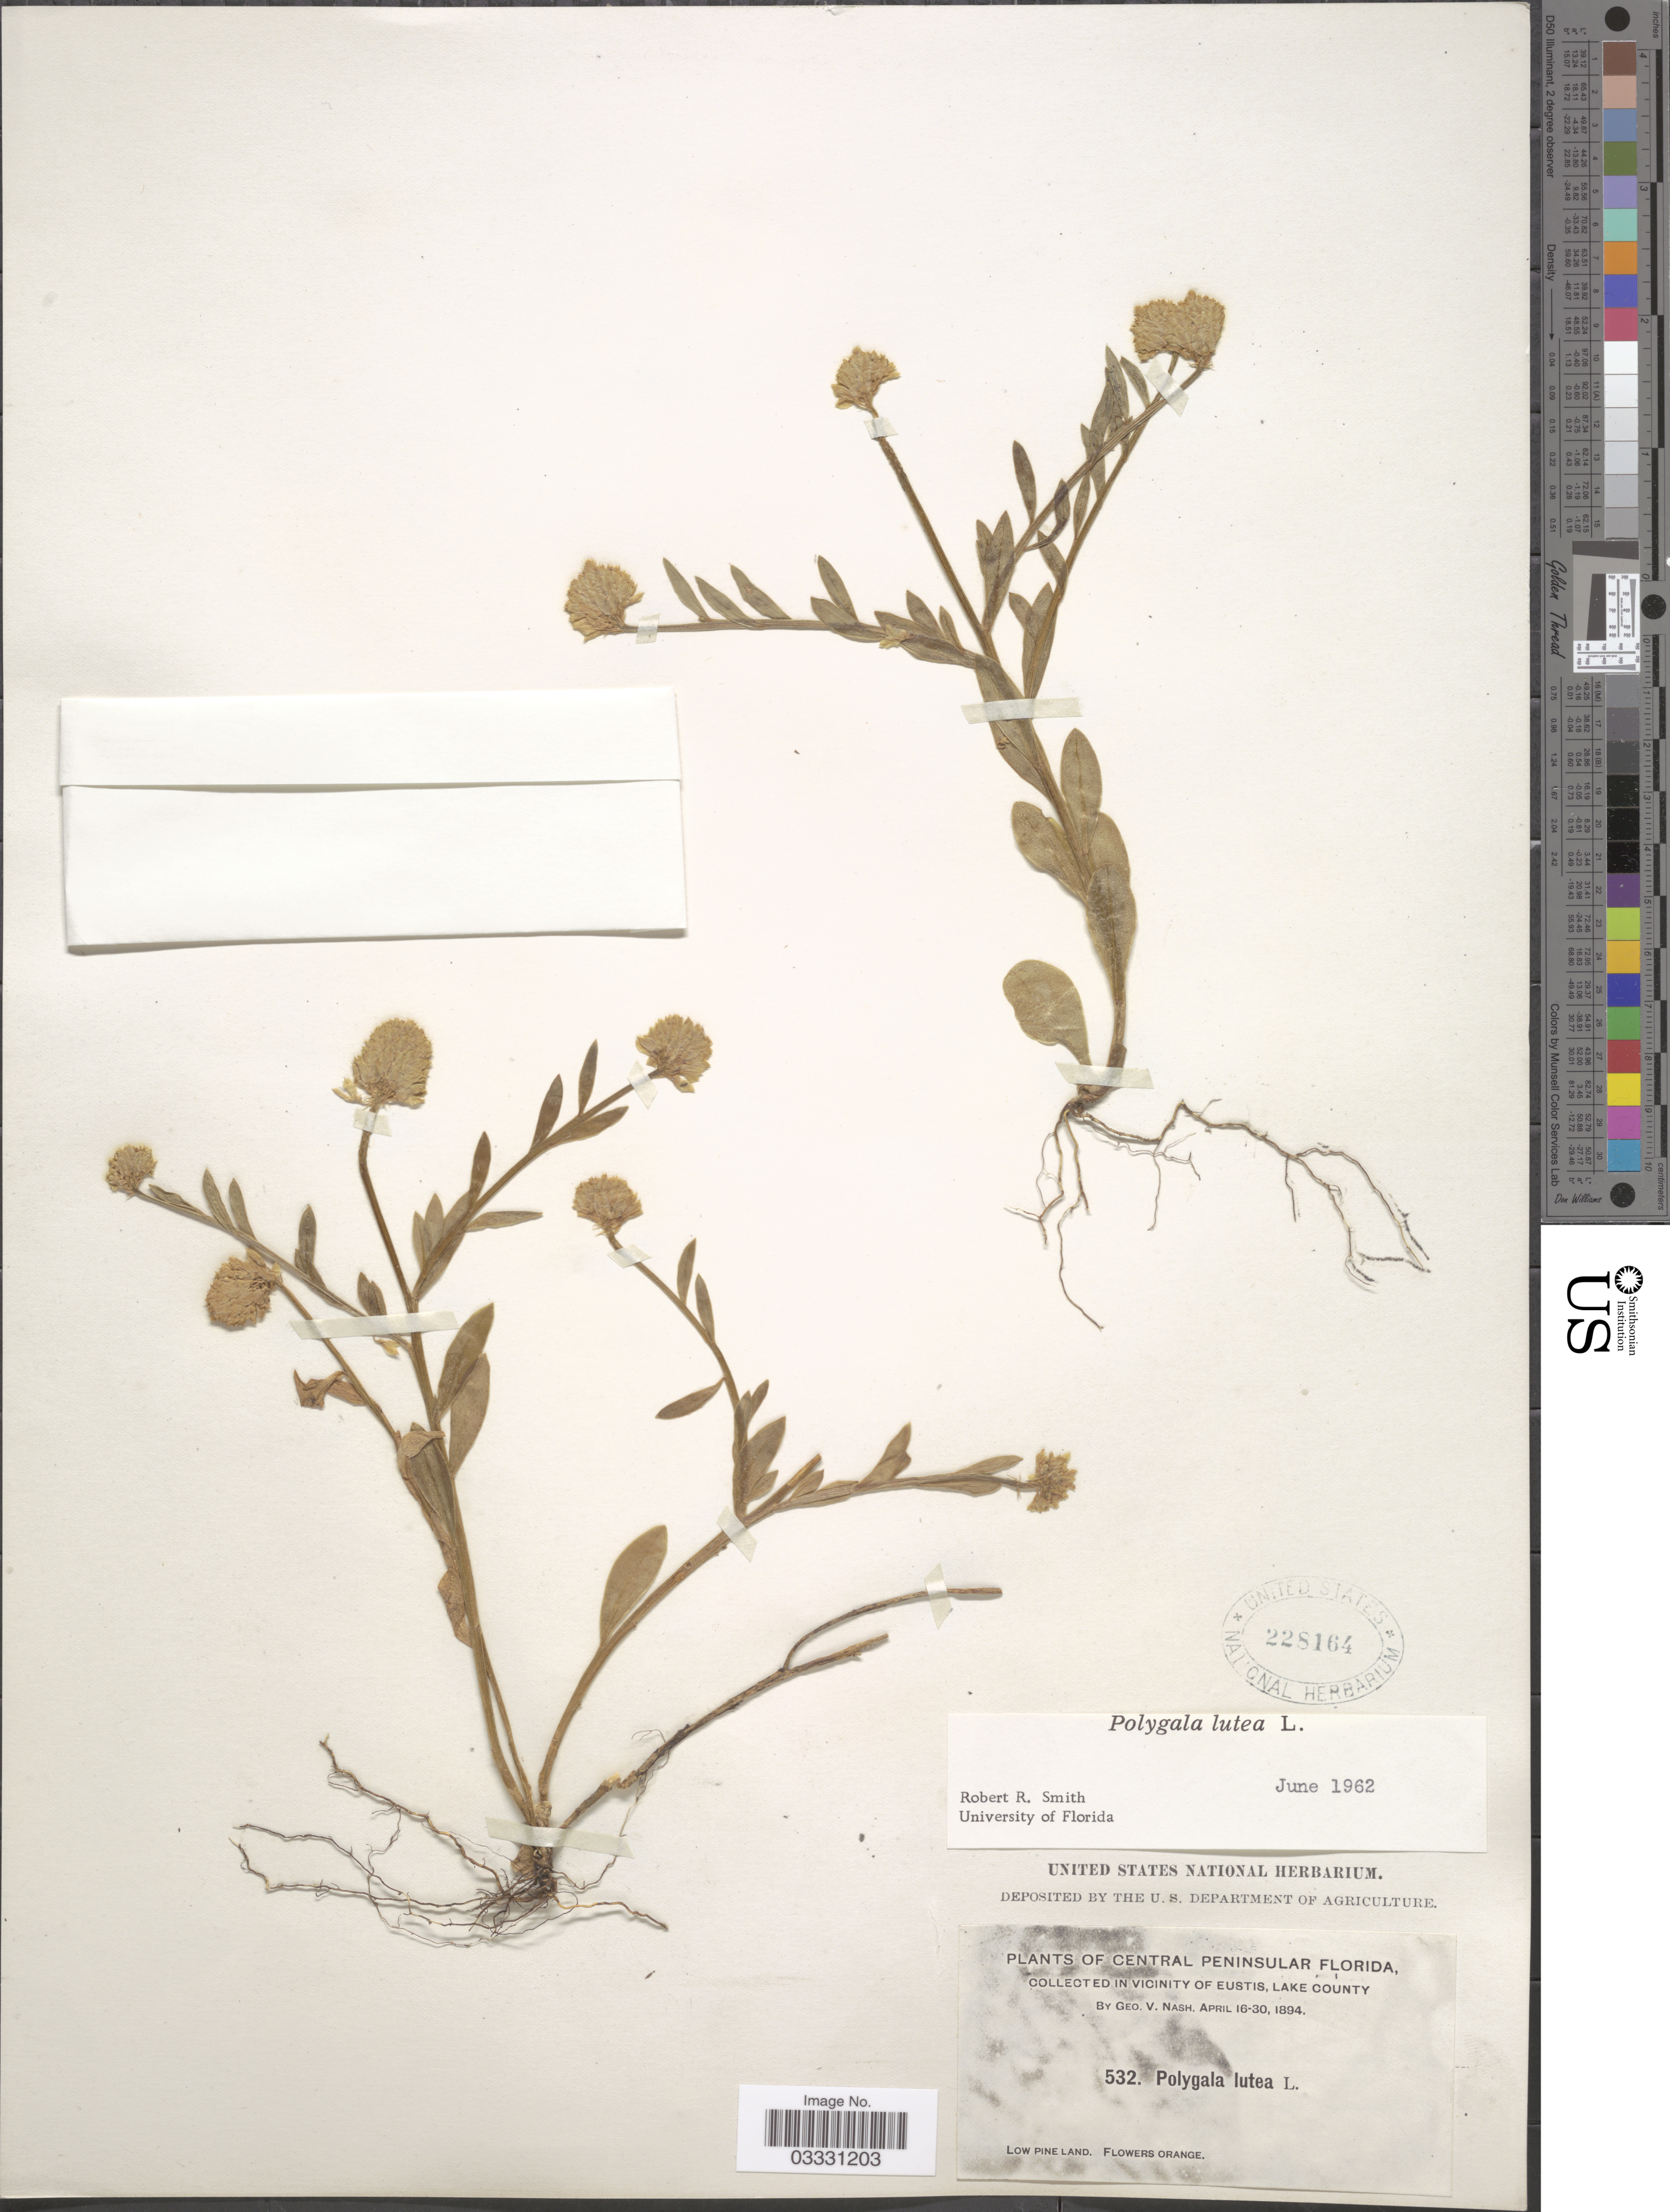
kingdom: Plantae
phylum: Tracheophyta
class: Magnoliopsida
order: Fabales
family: Polygalaceae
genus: Polygala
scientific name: Polygala lutea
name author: L.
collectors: G. V. Nash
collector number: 532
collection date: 1894-04-16/1894-04-30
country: United States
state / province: Florida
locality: Central Peninsular Florida. In vicinity of Eustis, Lake County.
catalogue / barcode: US 228164